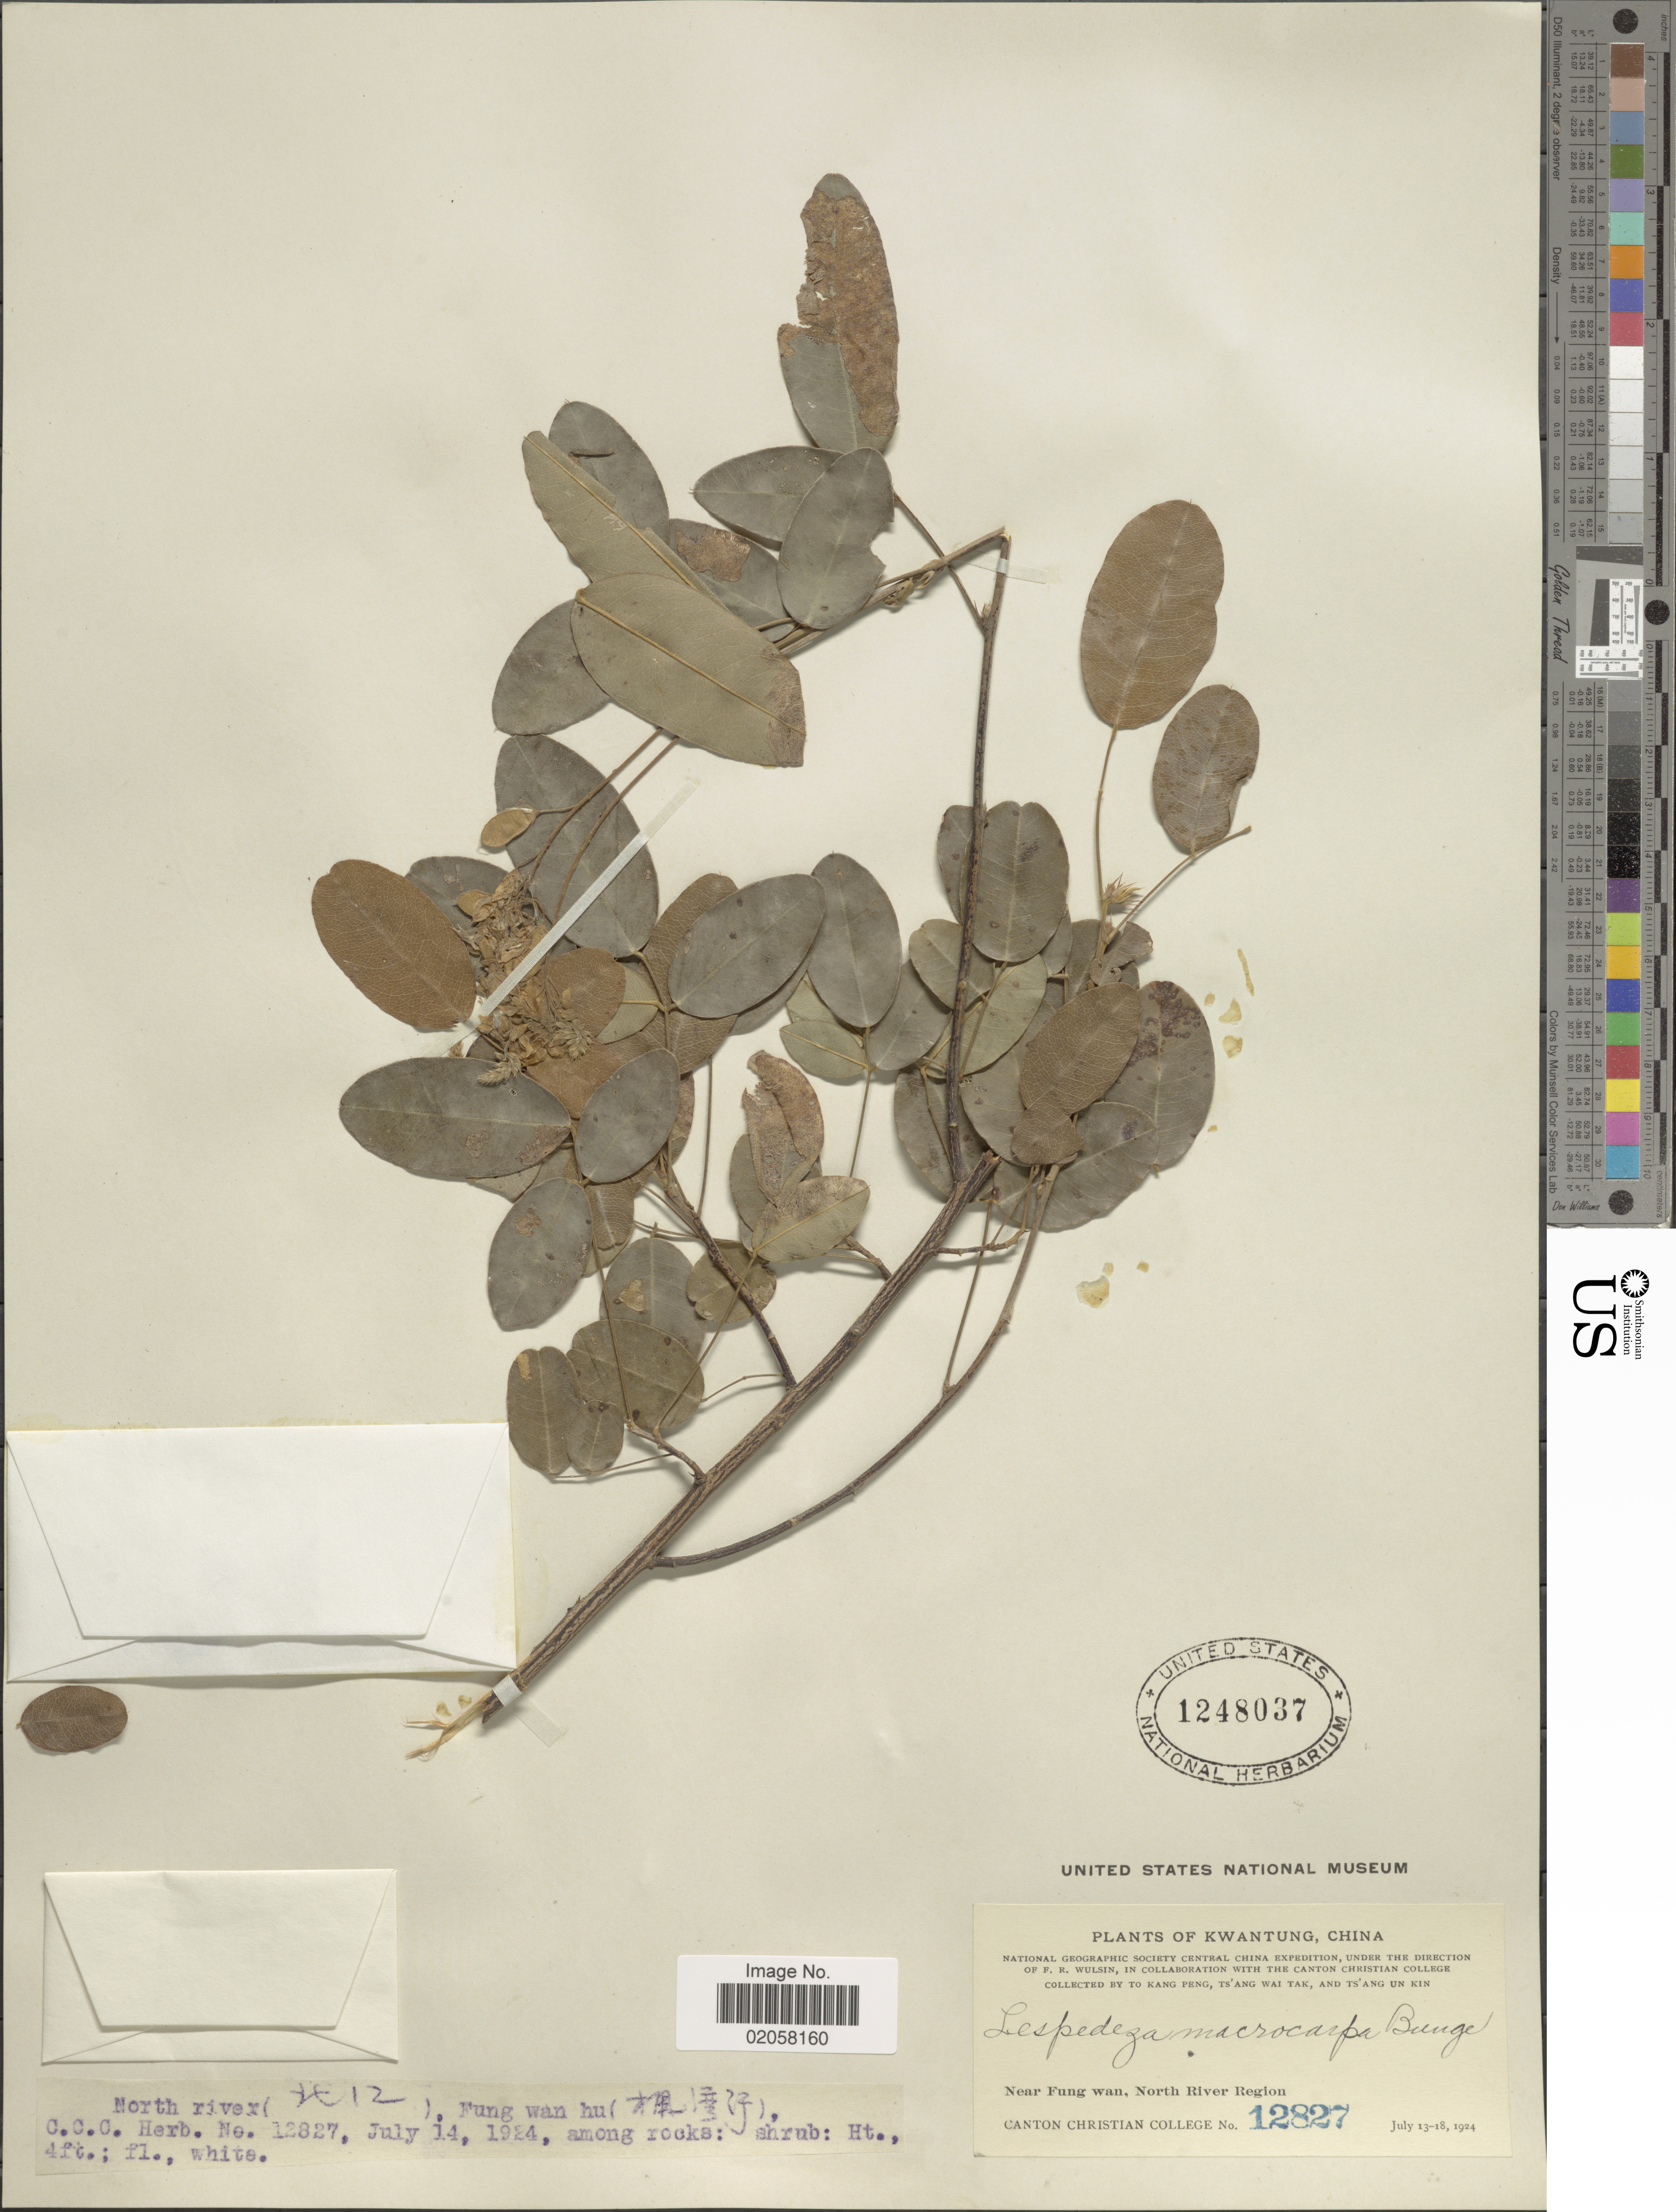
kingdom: Plantae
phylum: Tracheophyta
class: Magnoliopsida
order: Fabales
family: Fabaceae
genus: Campylotropis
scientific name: Campylotropis macrocarpa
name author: H. Ohashi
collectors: T. K. Peng, T. Tak & T. Kin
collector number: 12827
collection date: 1924-07-14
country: China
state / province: Guangdong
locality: Kwangtung, Near Fung wan, North River Region, Fung wan hu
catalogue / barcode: US 1248037